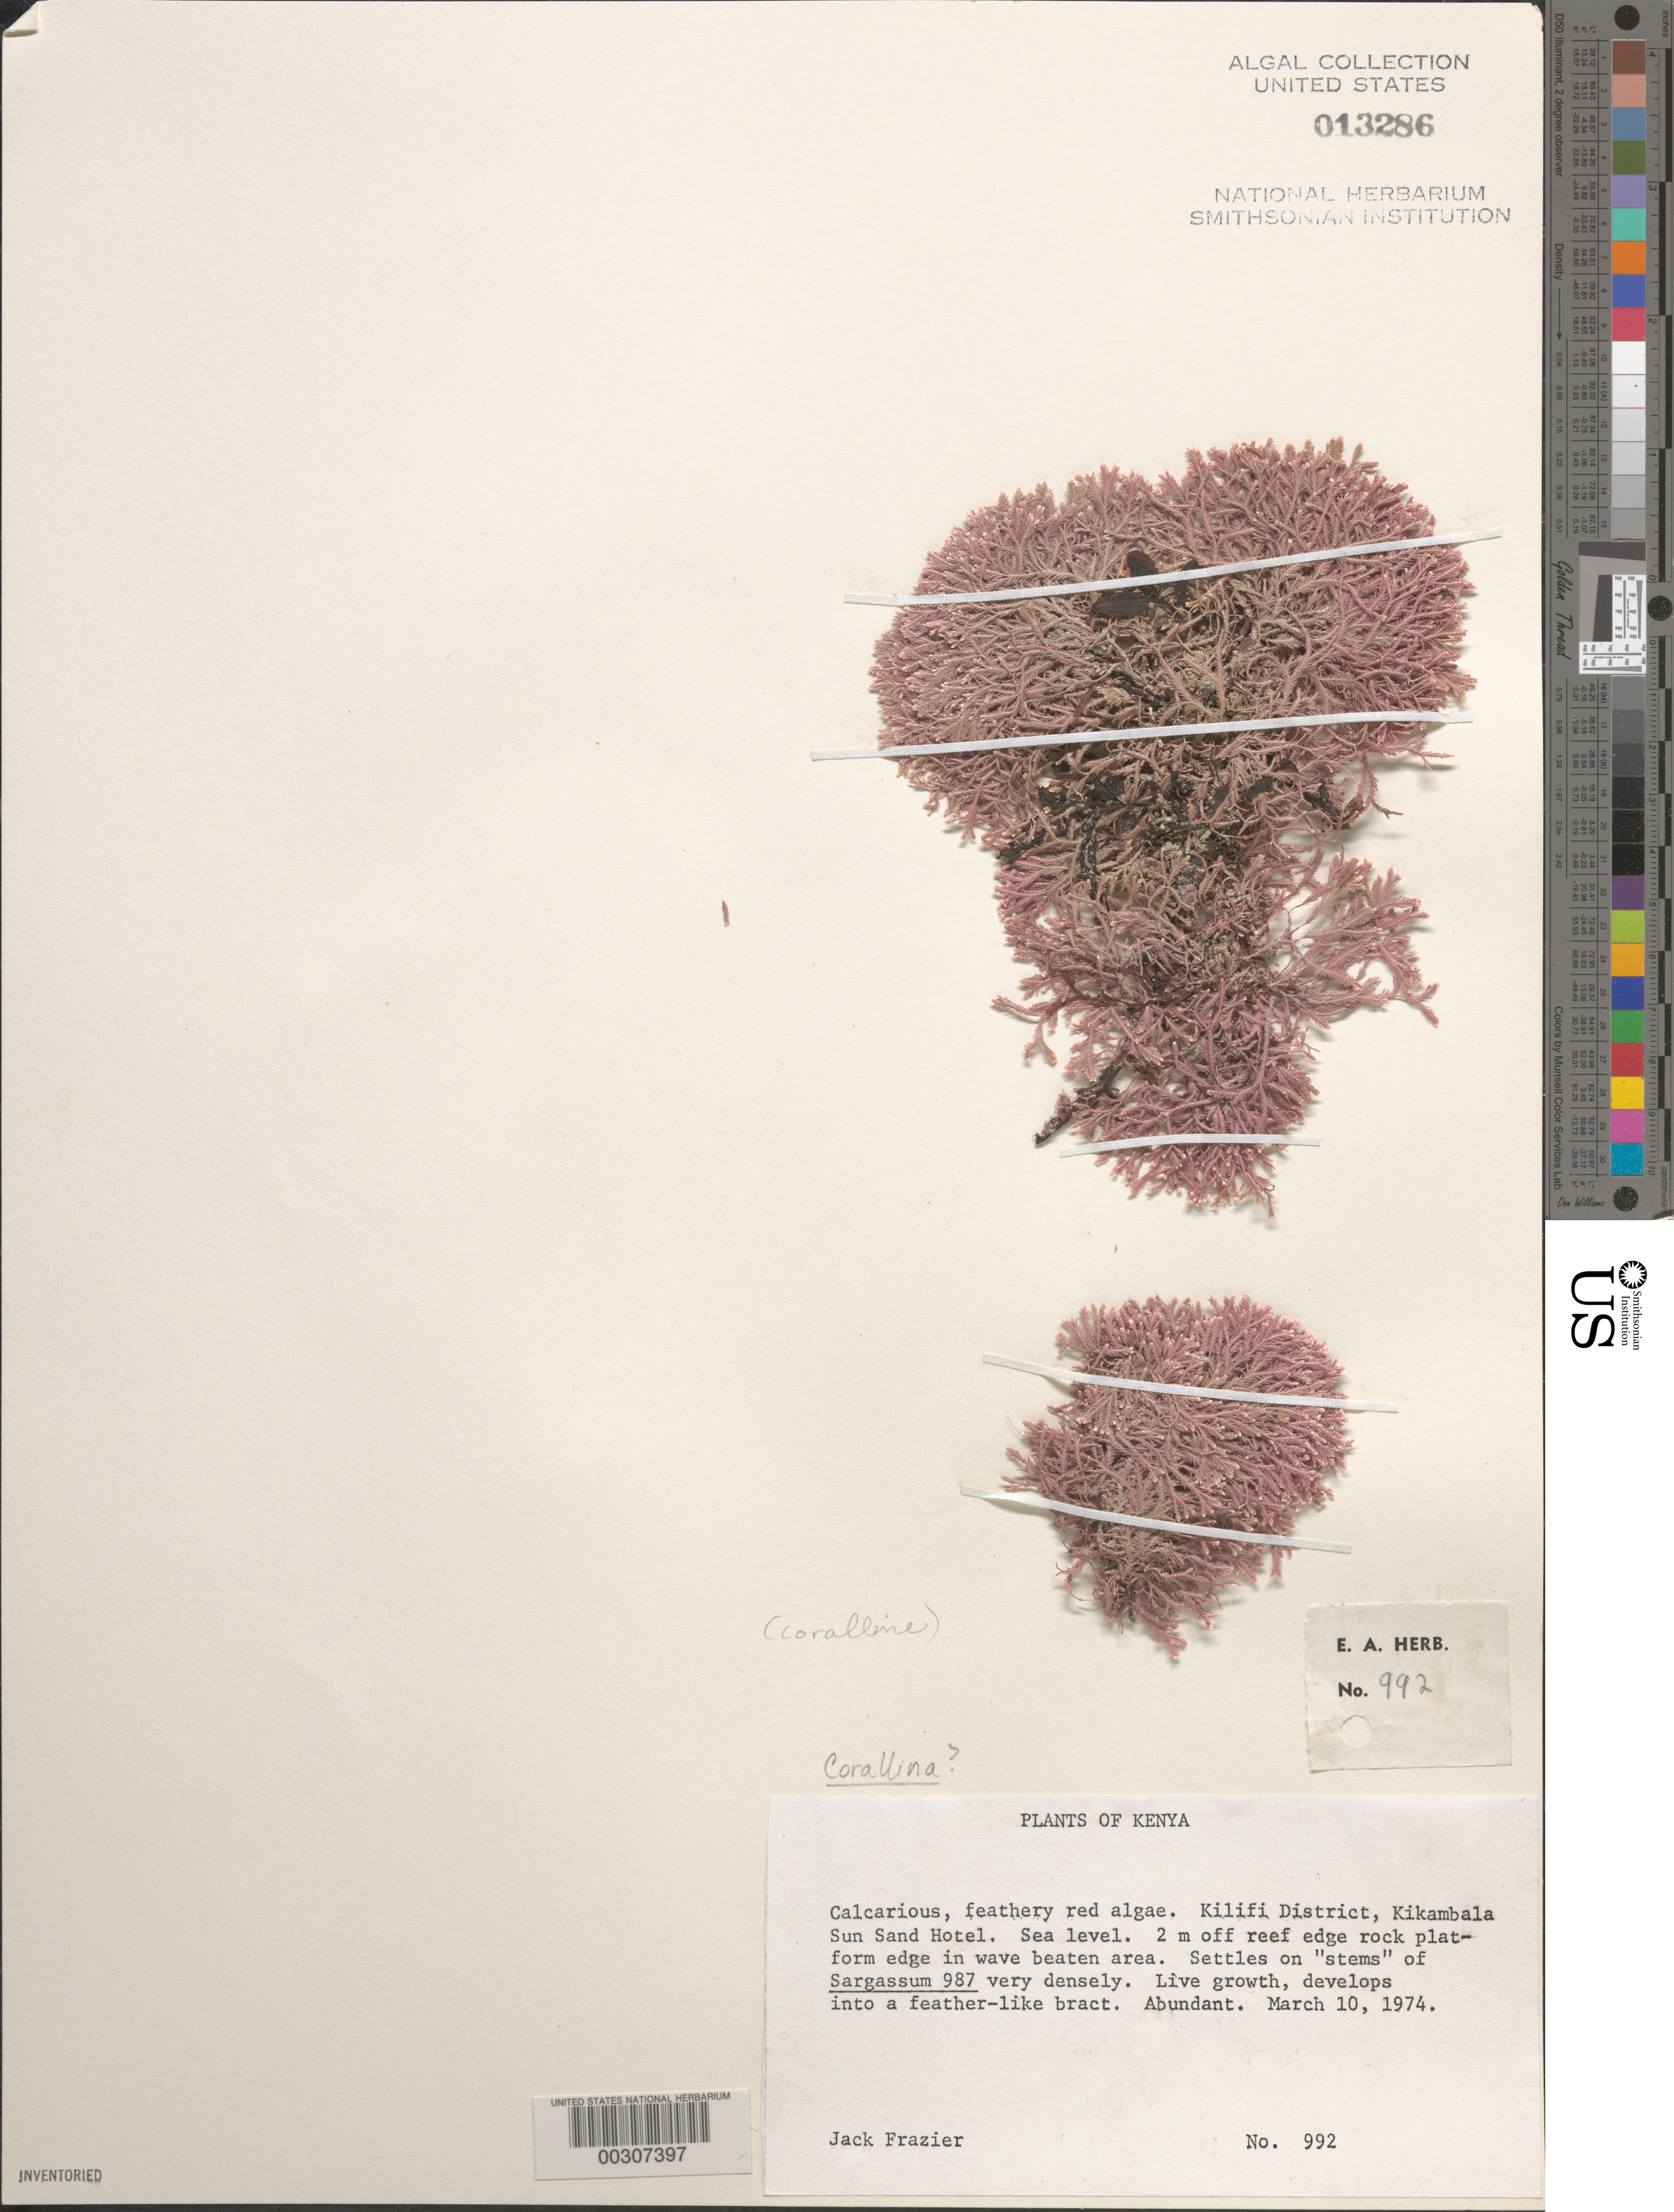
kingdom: Plantae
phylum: Rhodophyta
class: Florideophyceae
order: Corallinales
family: Corallinaceae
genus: Corallina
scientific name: Corallina sp.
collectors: J. Frazier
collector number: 992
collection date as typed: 10 Mar 1974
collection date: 1974-03-10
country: Kenya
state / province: Kilifi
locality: Kikambala Sun Sand Hotel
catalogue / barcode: US 13286